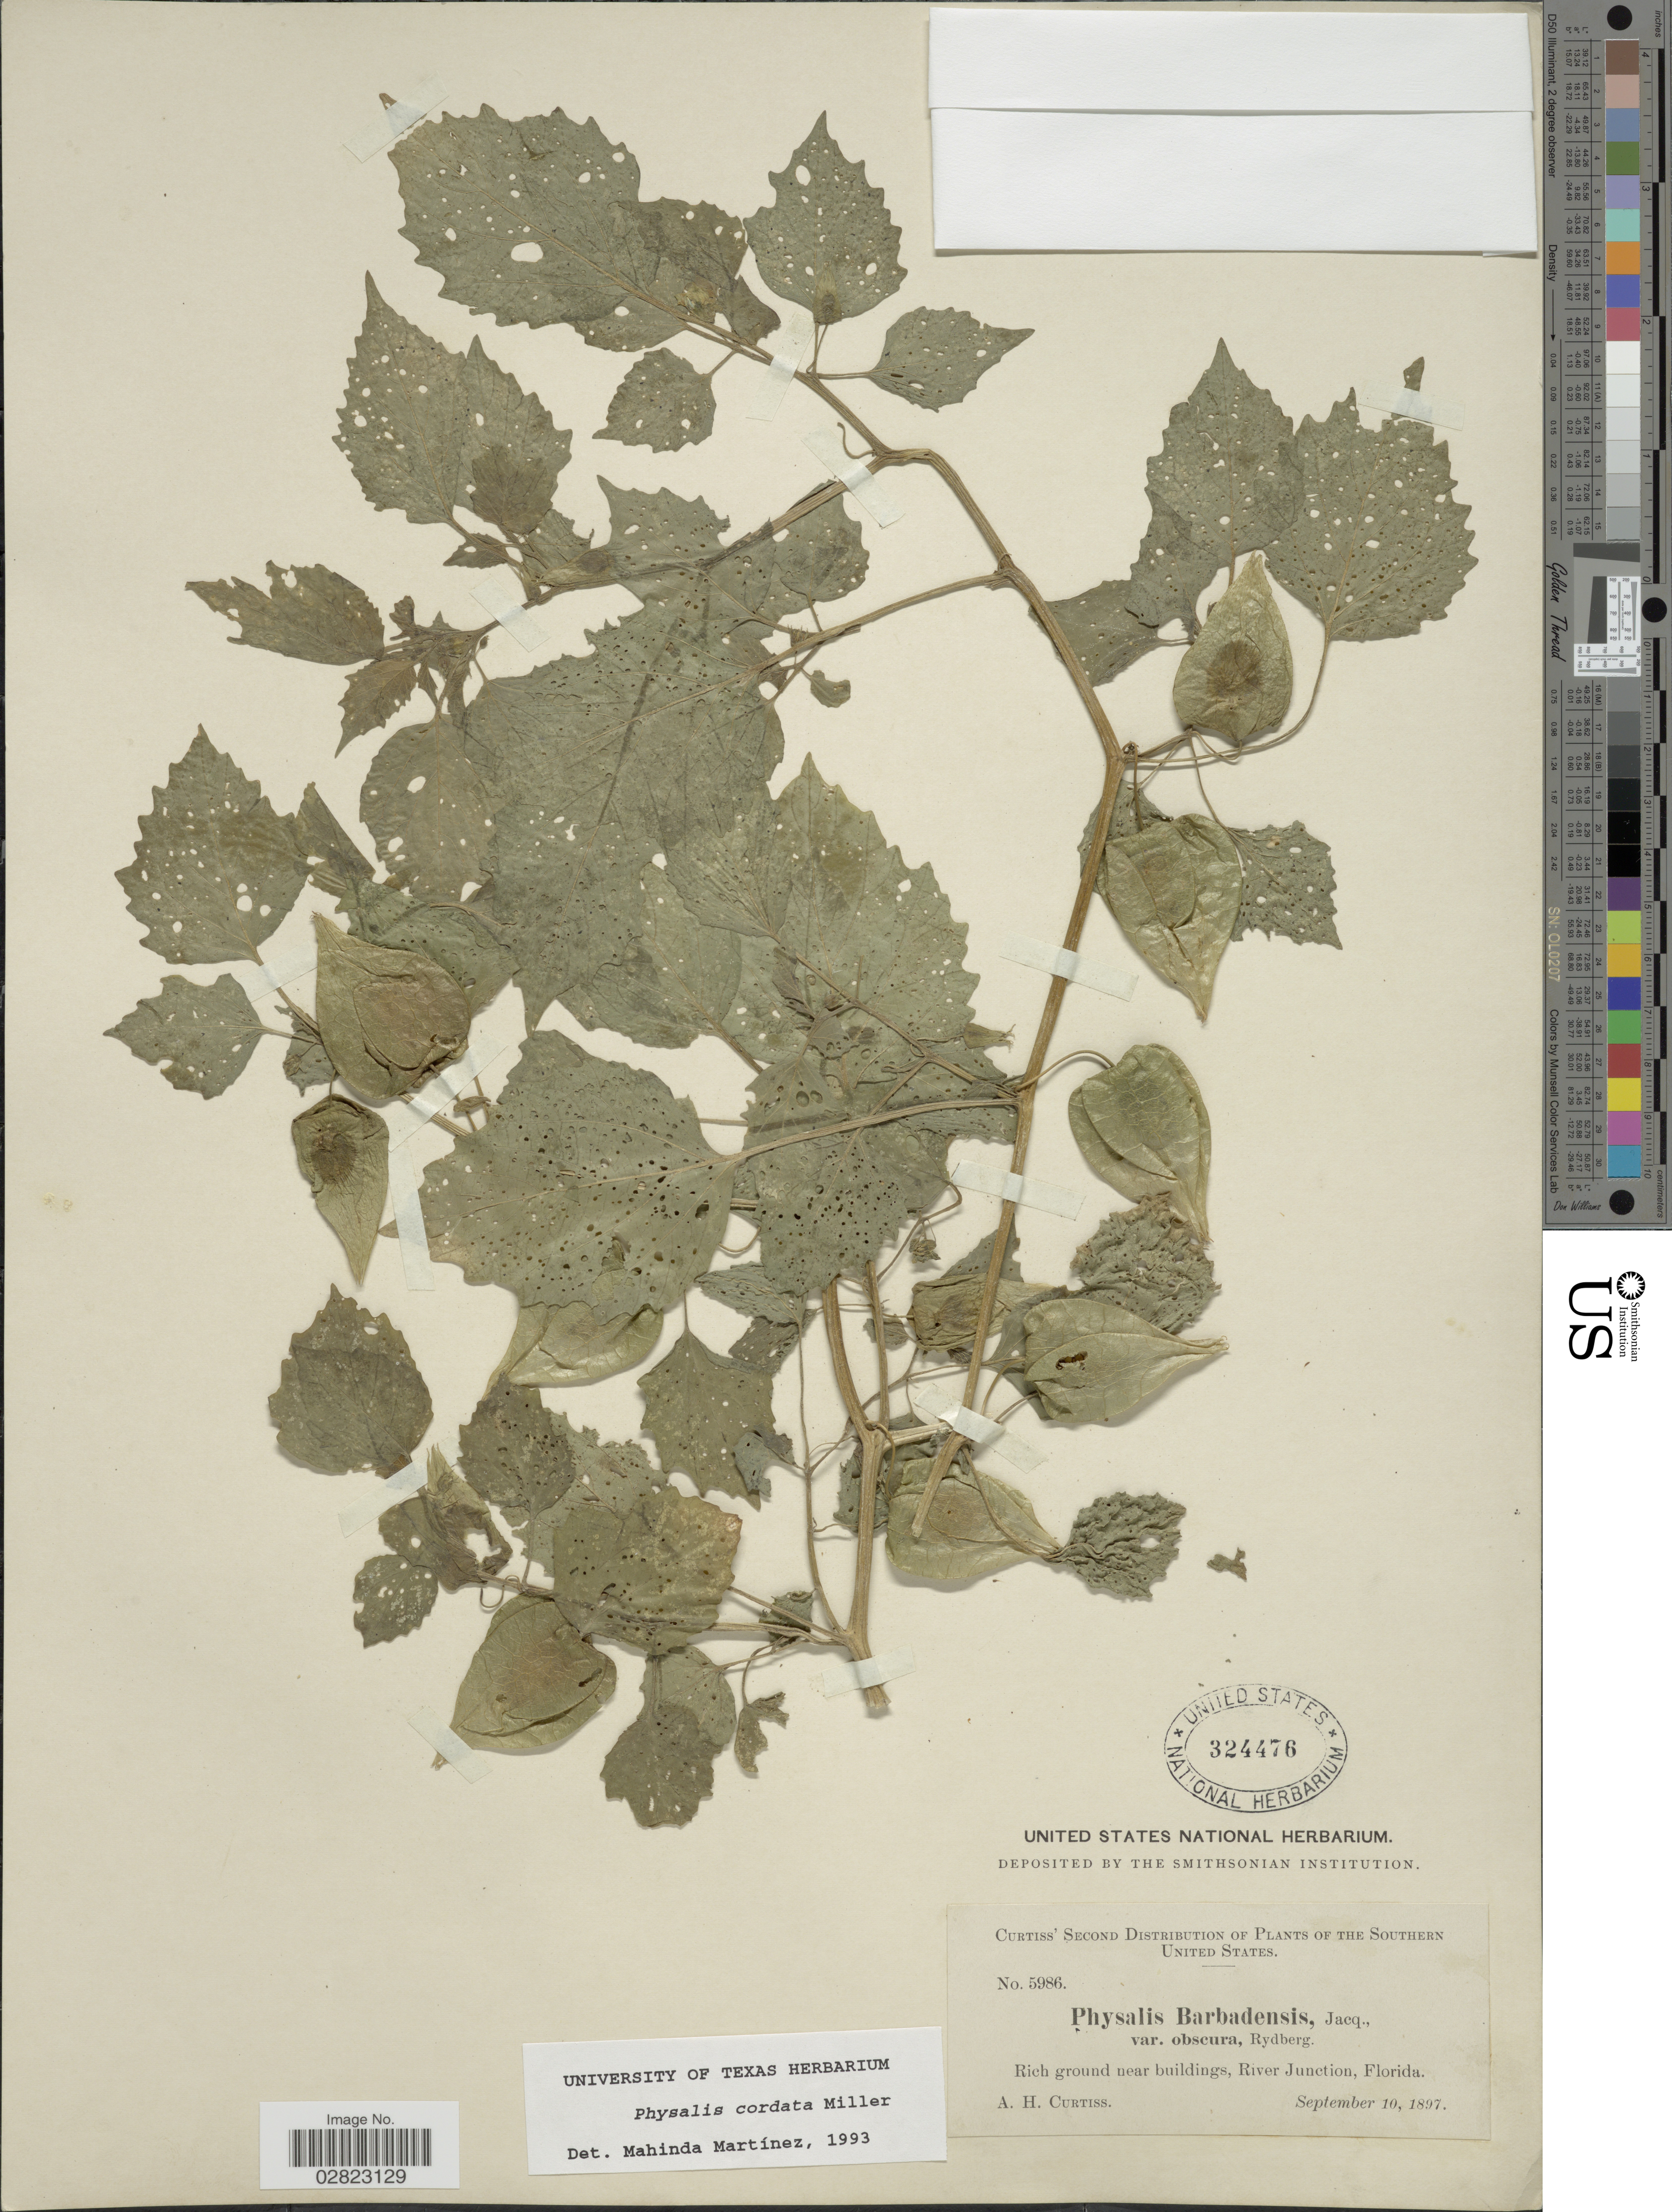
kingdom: Plantae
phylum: Tracheophyta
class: Magnoliopsida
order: Solanales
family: Solanaceae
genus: Physalis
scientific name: Physalis cordata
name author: Mill.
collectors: A. H. Curtiss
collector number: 5986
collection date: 1897-09-10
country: United States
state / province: Florida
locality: Southern United States. Rich ground near buildings, River Junction.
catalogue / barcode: US 324476